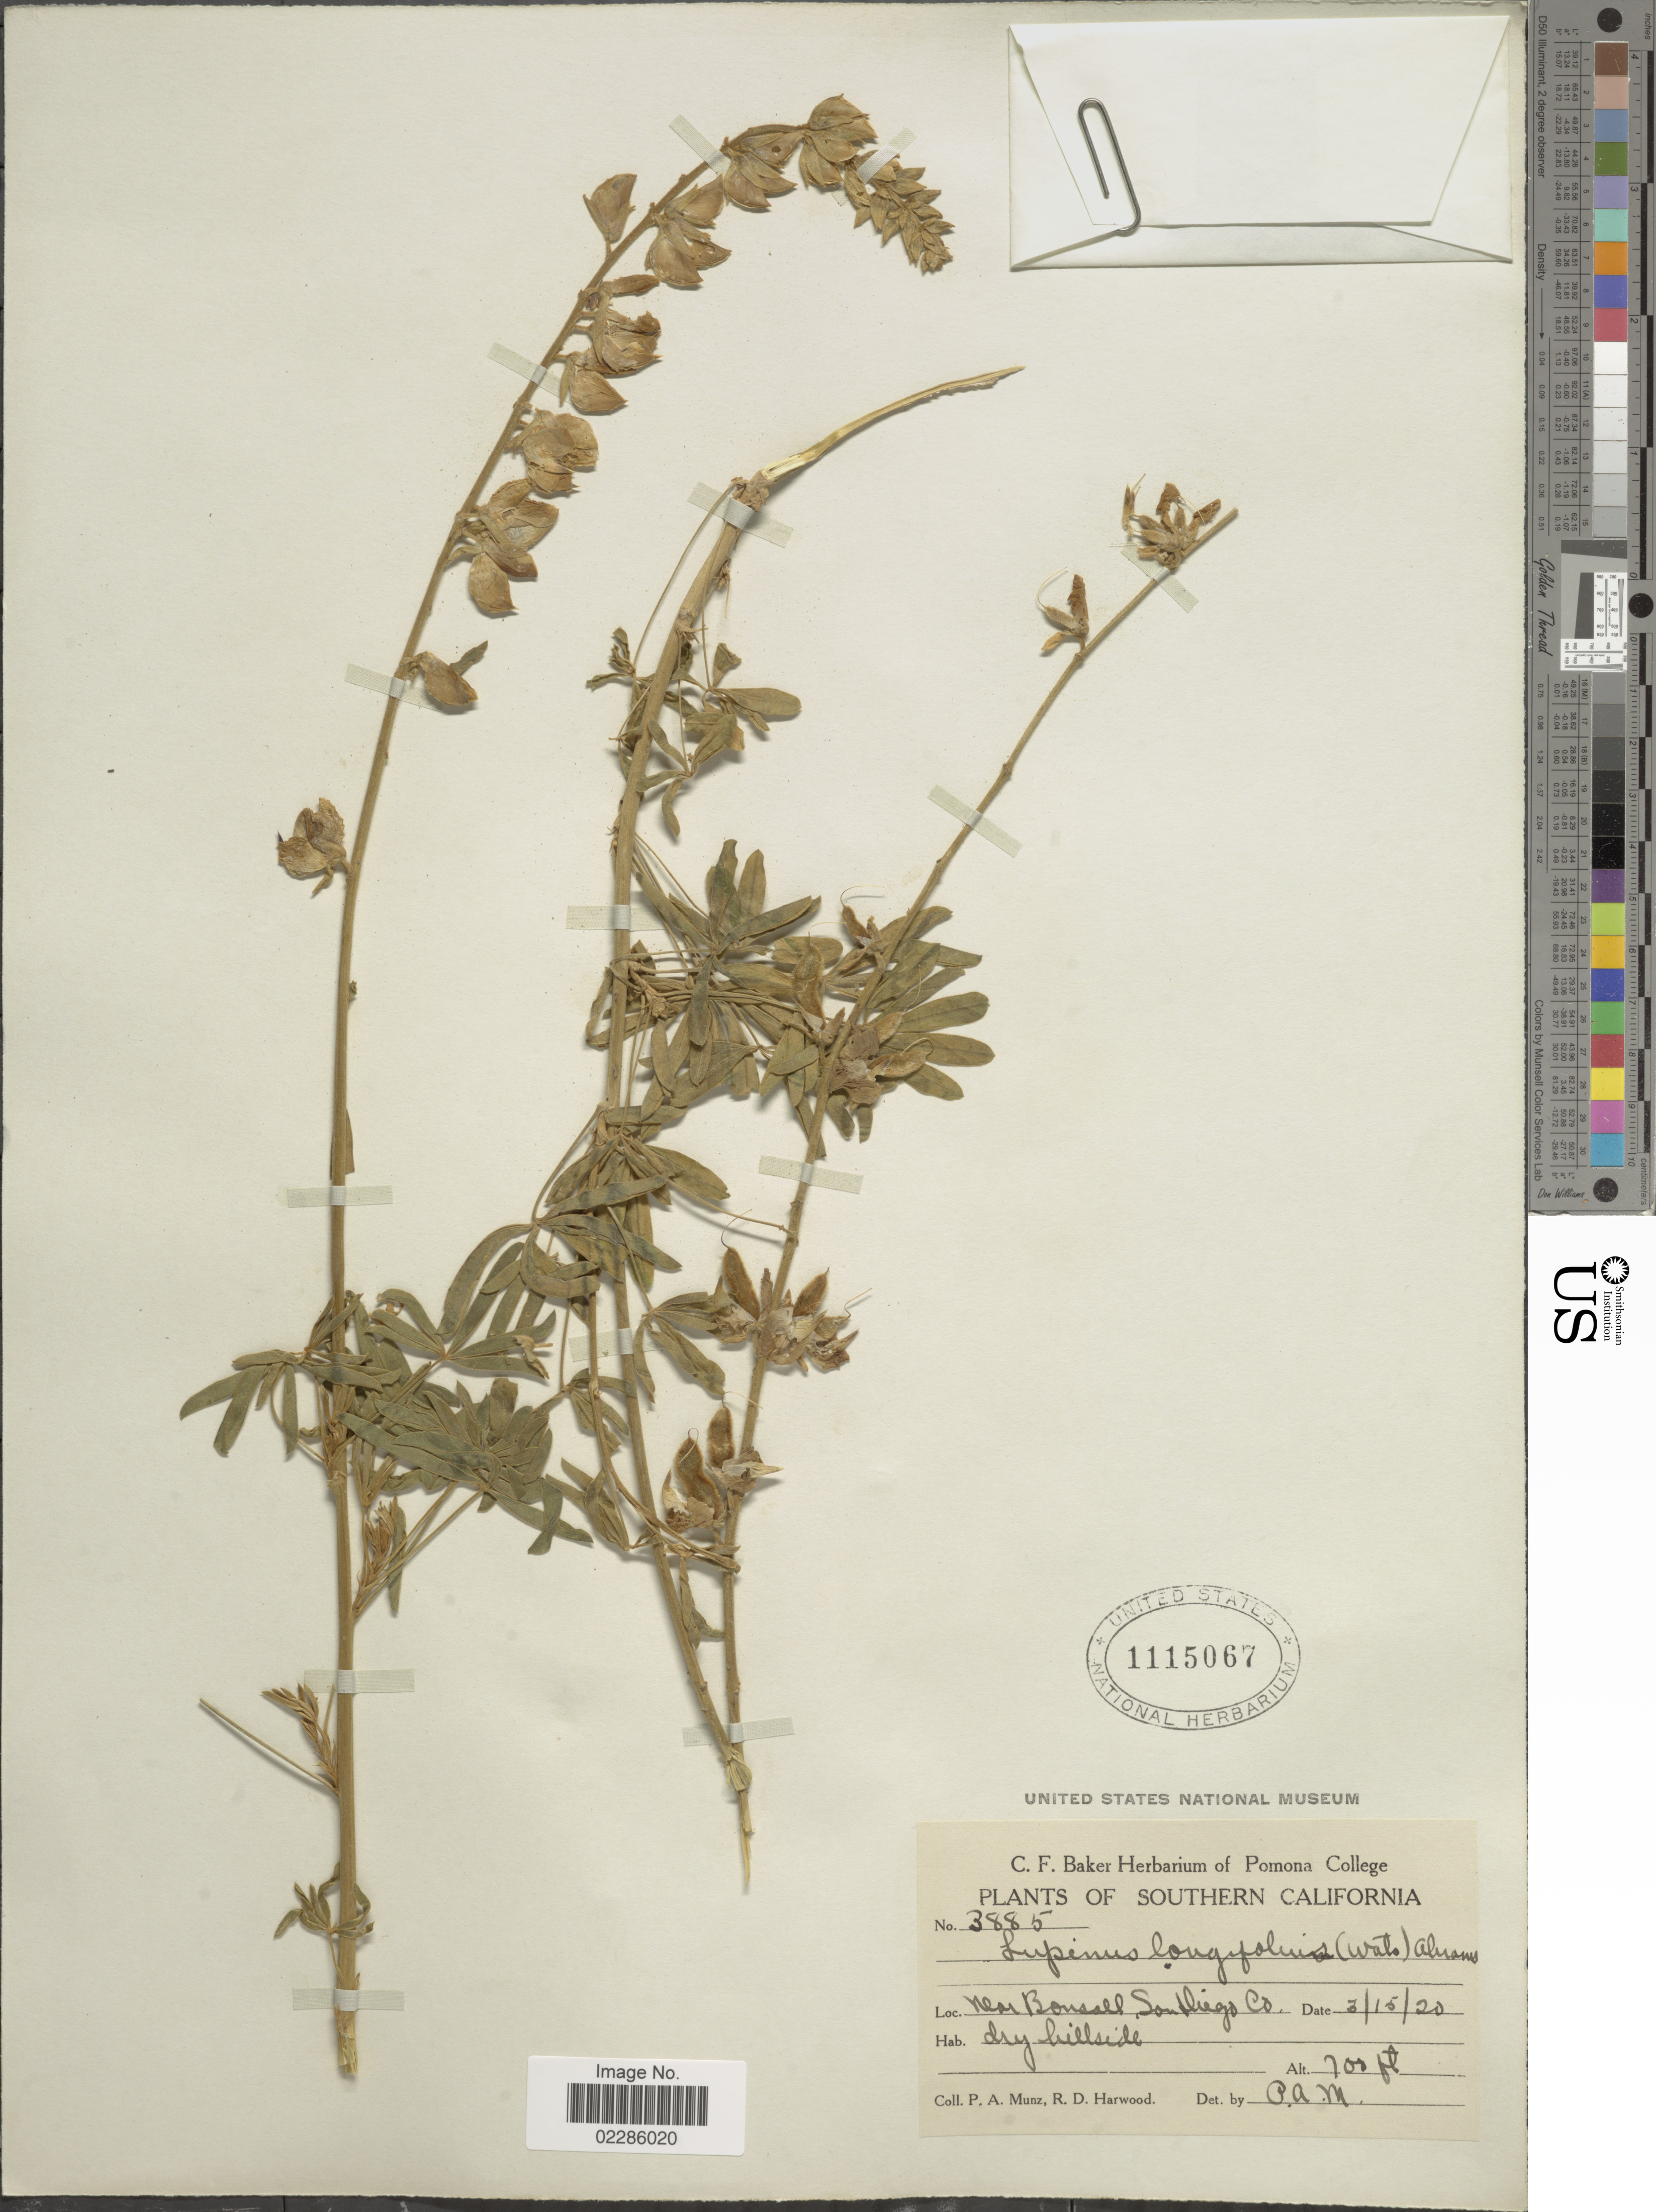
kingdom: Plantae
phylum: Tracheophyta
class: Magnoliopsida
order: Fabales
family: Fabaceae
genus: Lupinus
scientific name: Lupinus longifolius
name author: (S. Watson) Abrams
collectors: P. A. Munz & R. Harwood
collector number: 3885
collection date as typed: Transcribed d/m/y: 15/3/20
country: United States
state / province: California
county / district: San Diego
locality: Souterhn California, Near Bonsall, San Diego Co, dry hillside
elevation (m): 213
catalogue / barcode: US 1115067